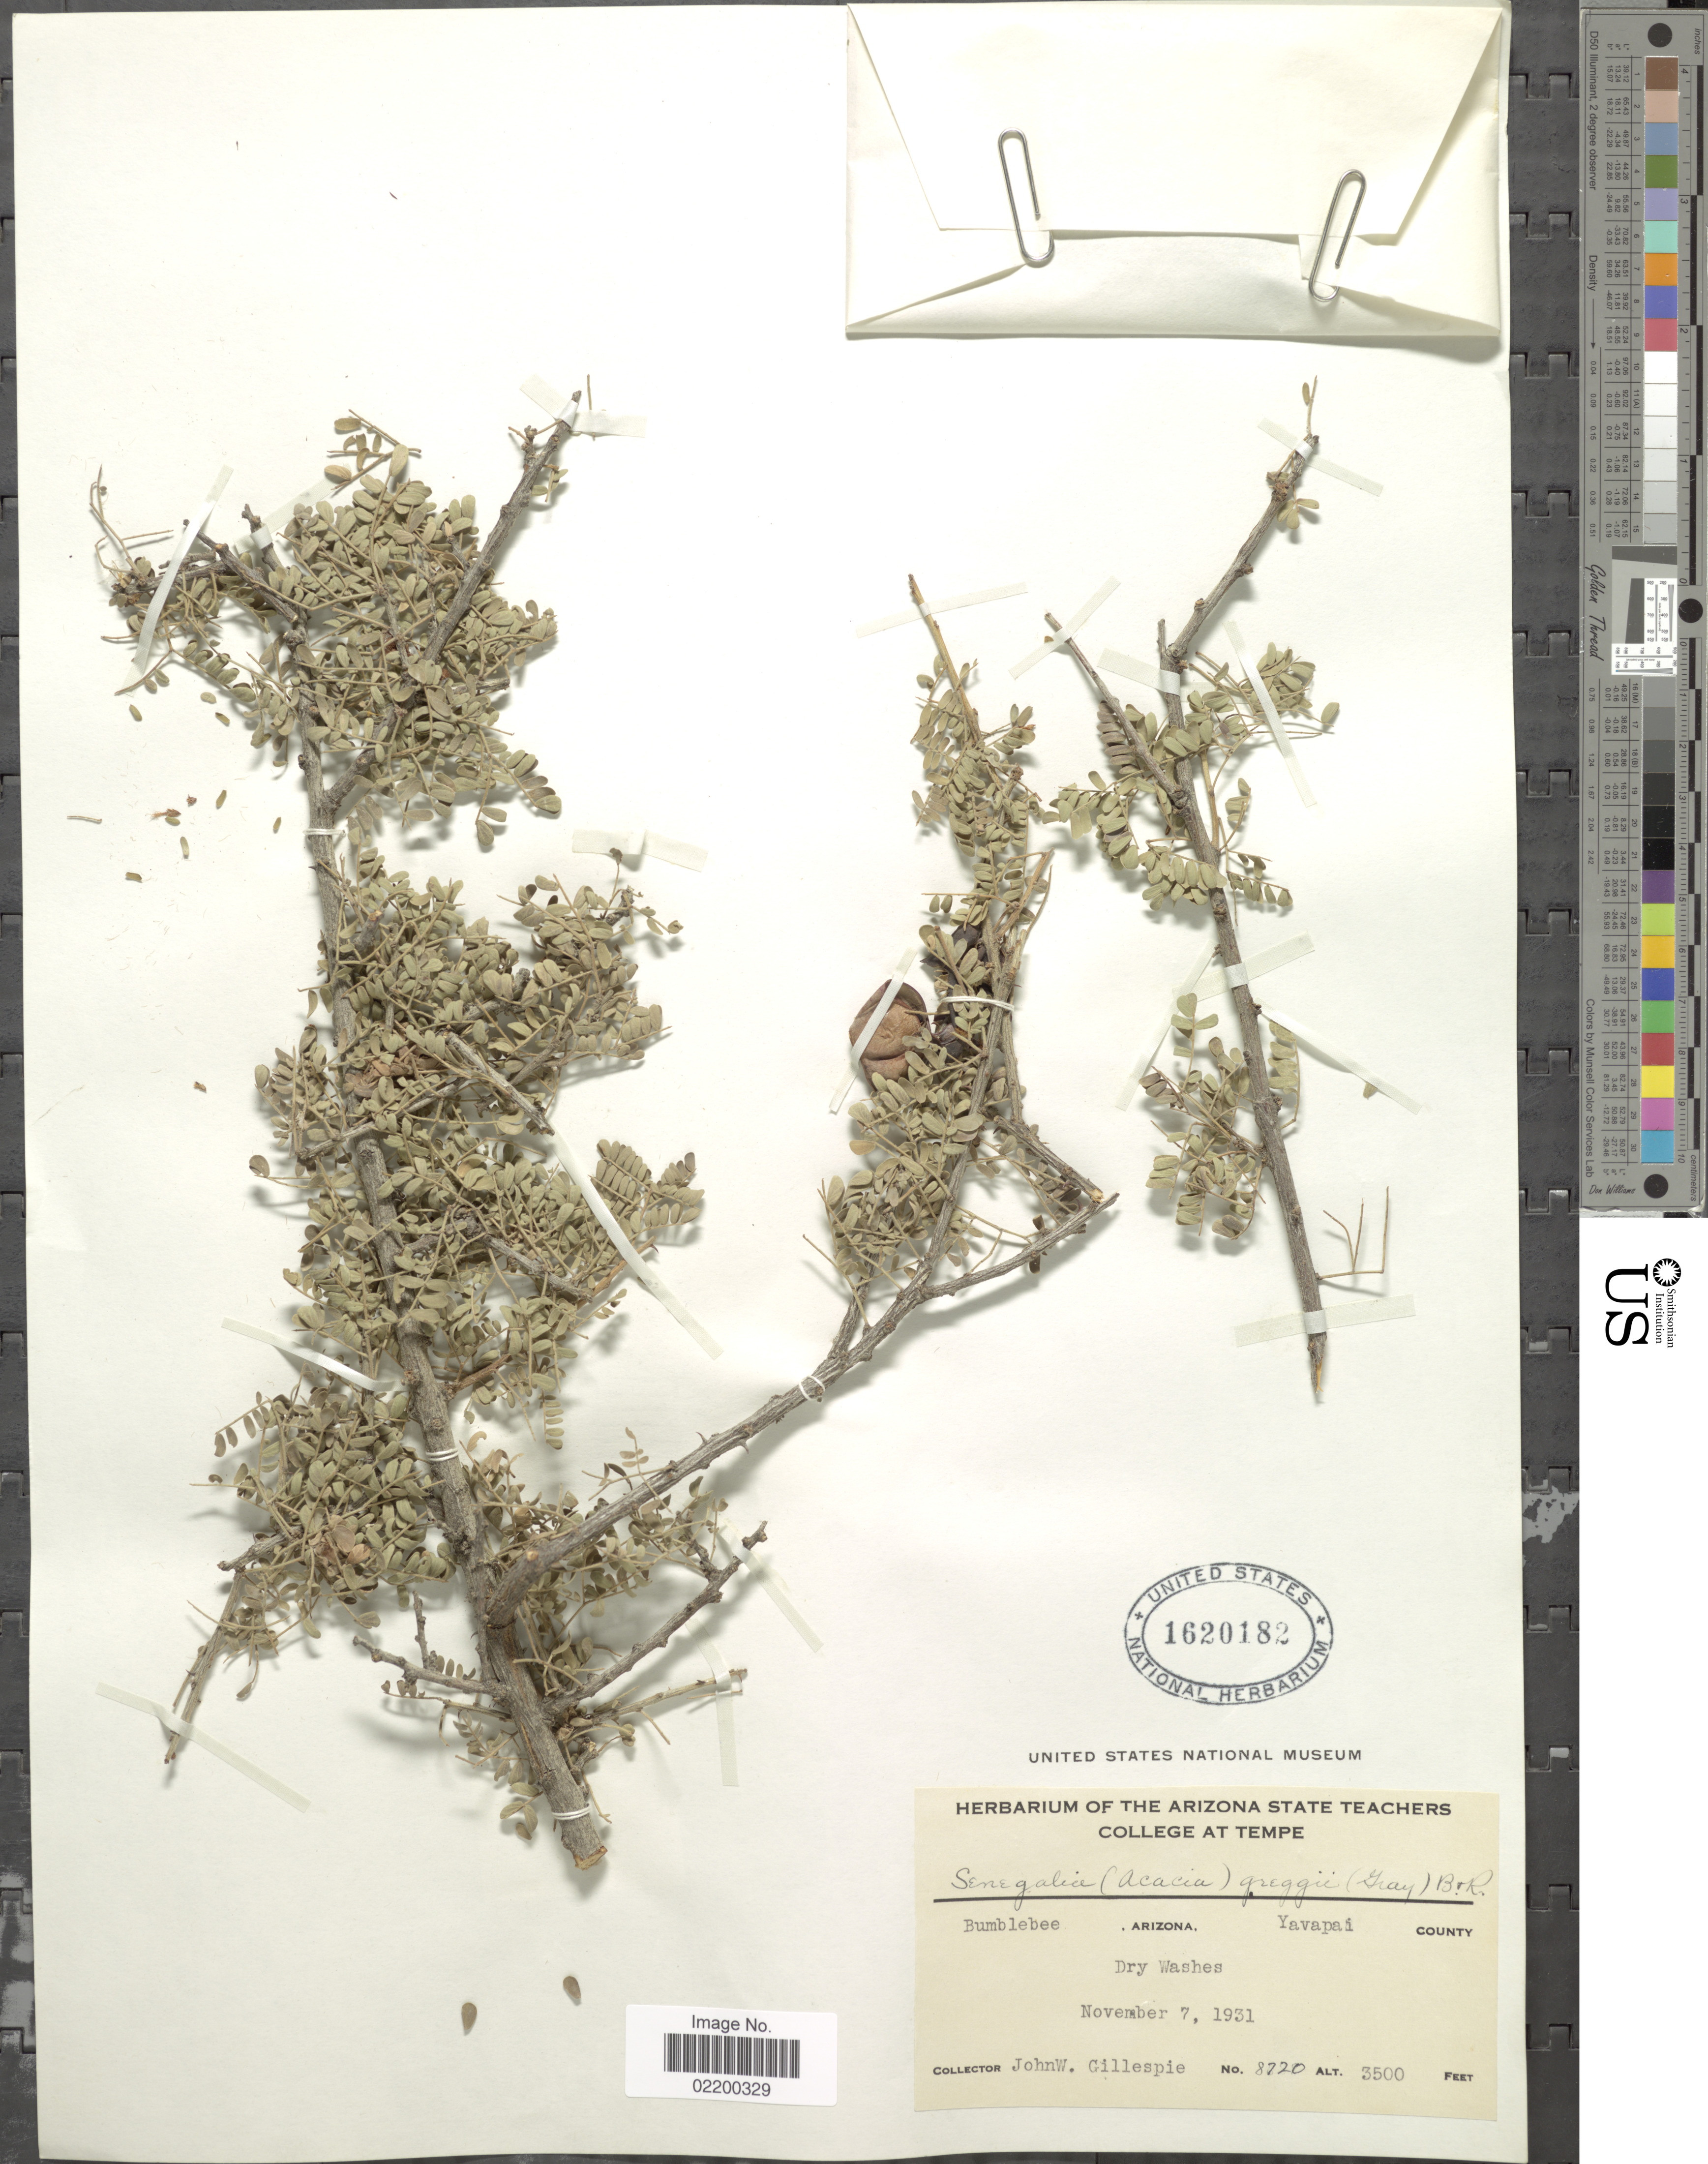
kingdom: Plantae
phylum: Tracheophyta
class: Magnoliopsida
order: Fabales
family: Fabaceae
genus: Senegalia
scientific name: Senegalia greggii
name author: (A. Gray) Britton & Rose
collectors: J. W. Gillespie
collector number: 8720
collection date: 1931-11-07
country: United States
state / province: Arizona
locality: Bumbledee, Yavapai County, Dry washes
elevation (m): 1067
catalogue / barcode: US 1620182